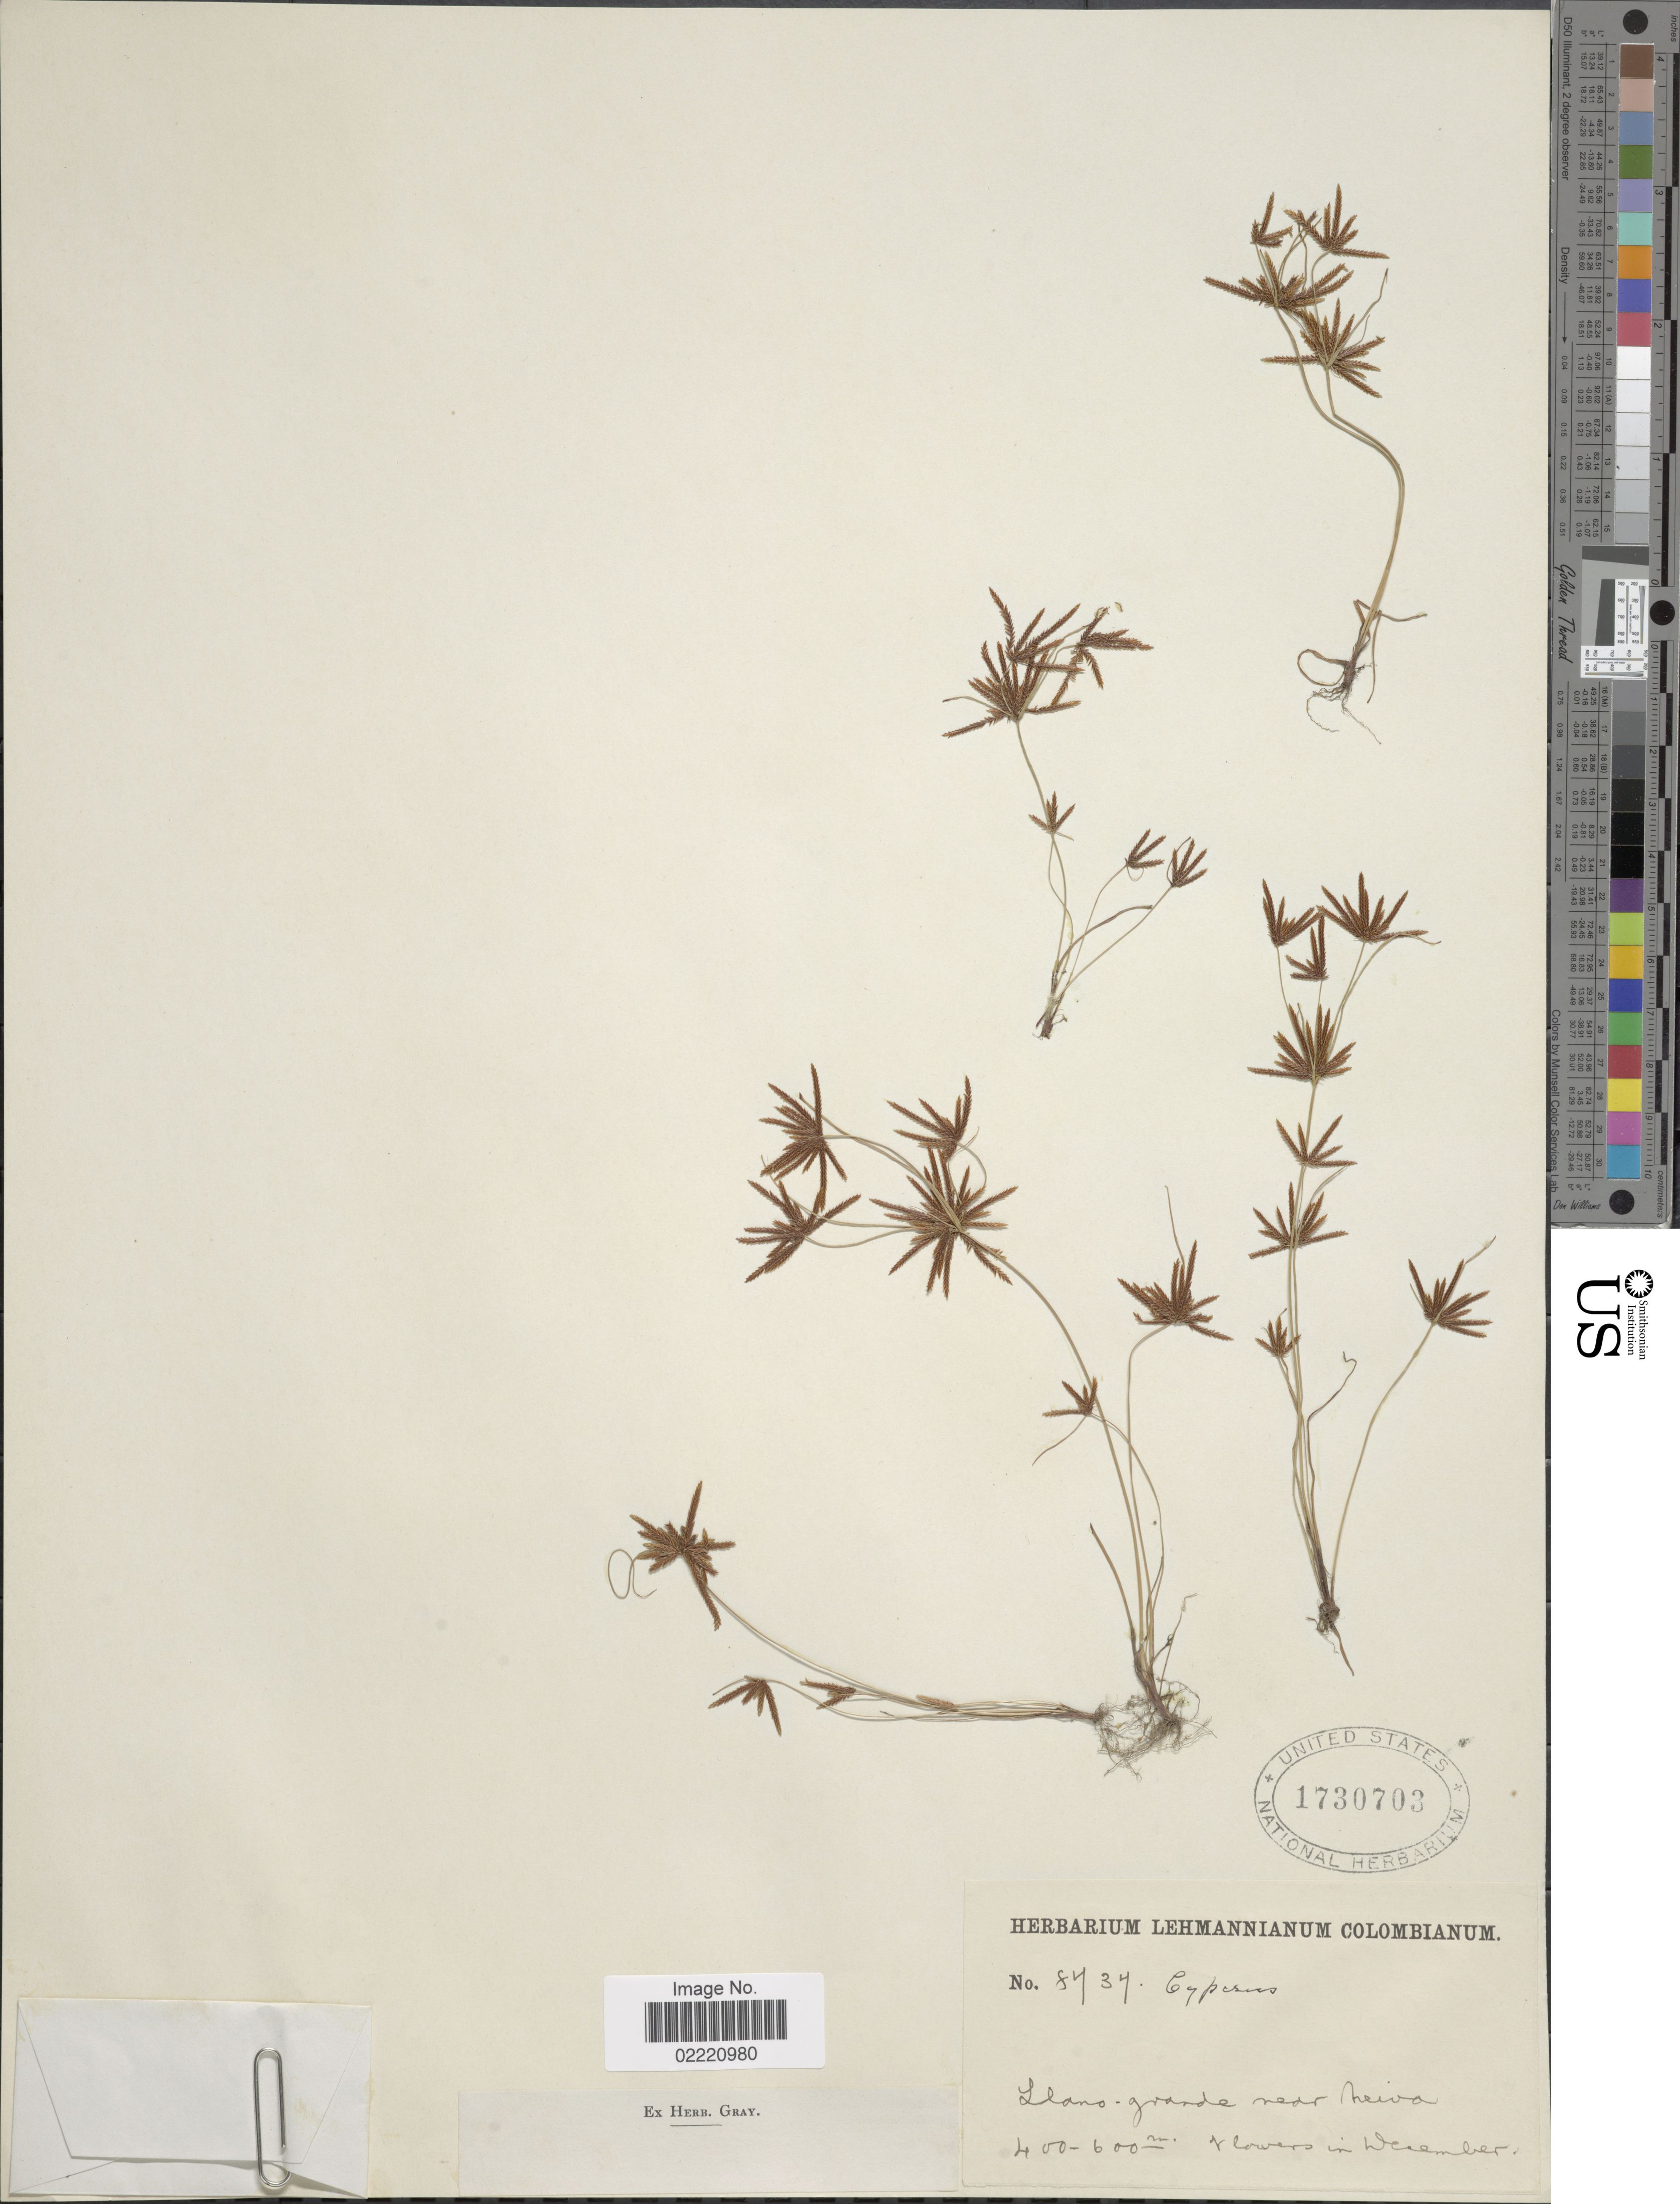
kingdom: Plantae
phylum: Tracheophyta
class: Liliopsida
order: Poales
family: Cyperaceae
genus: Cyperus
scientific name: Cyperus amabilis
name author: Vahl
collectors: F. C. Lehmann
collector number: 8434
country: Colombia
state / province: Huila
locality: Llano Grande near Neiva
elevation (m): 400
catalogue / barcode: US 1730703